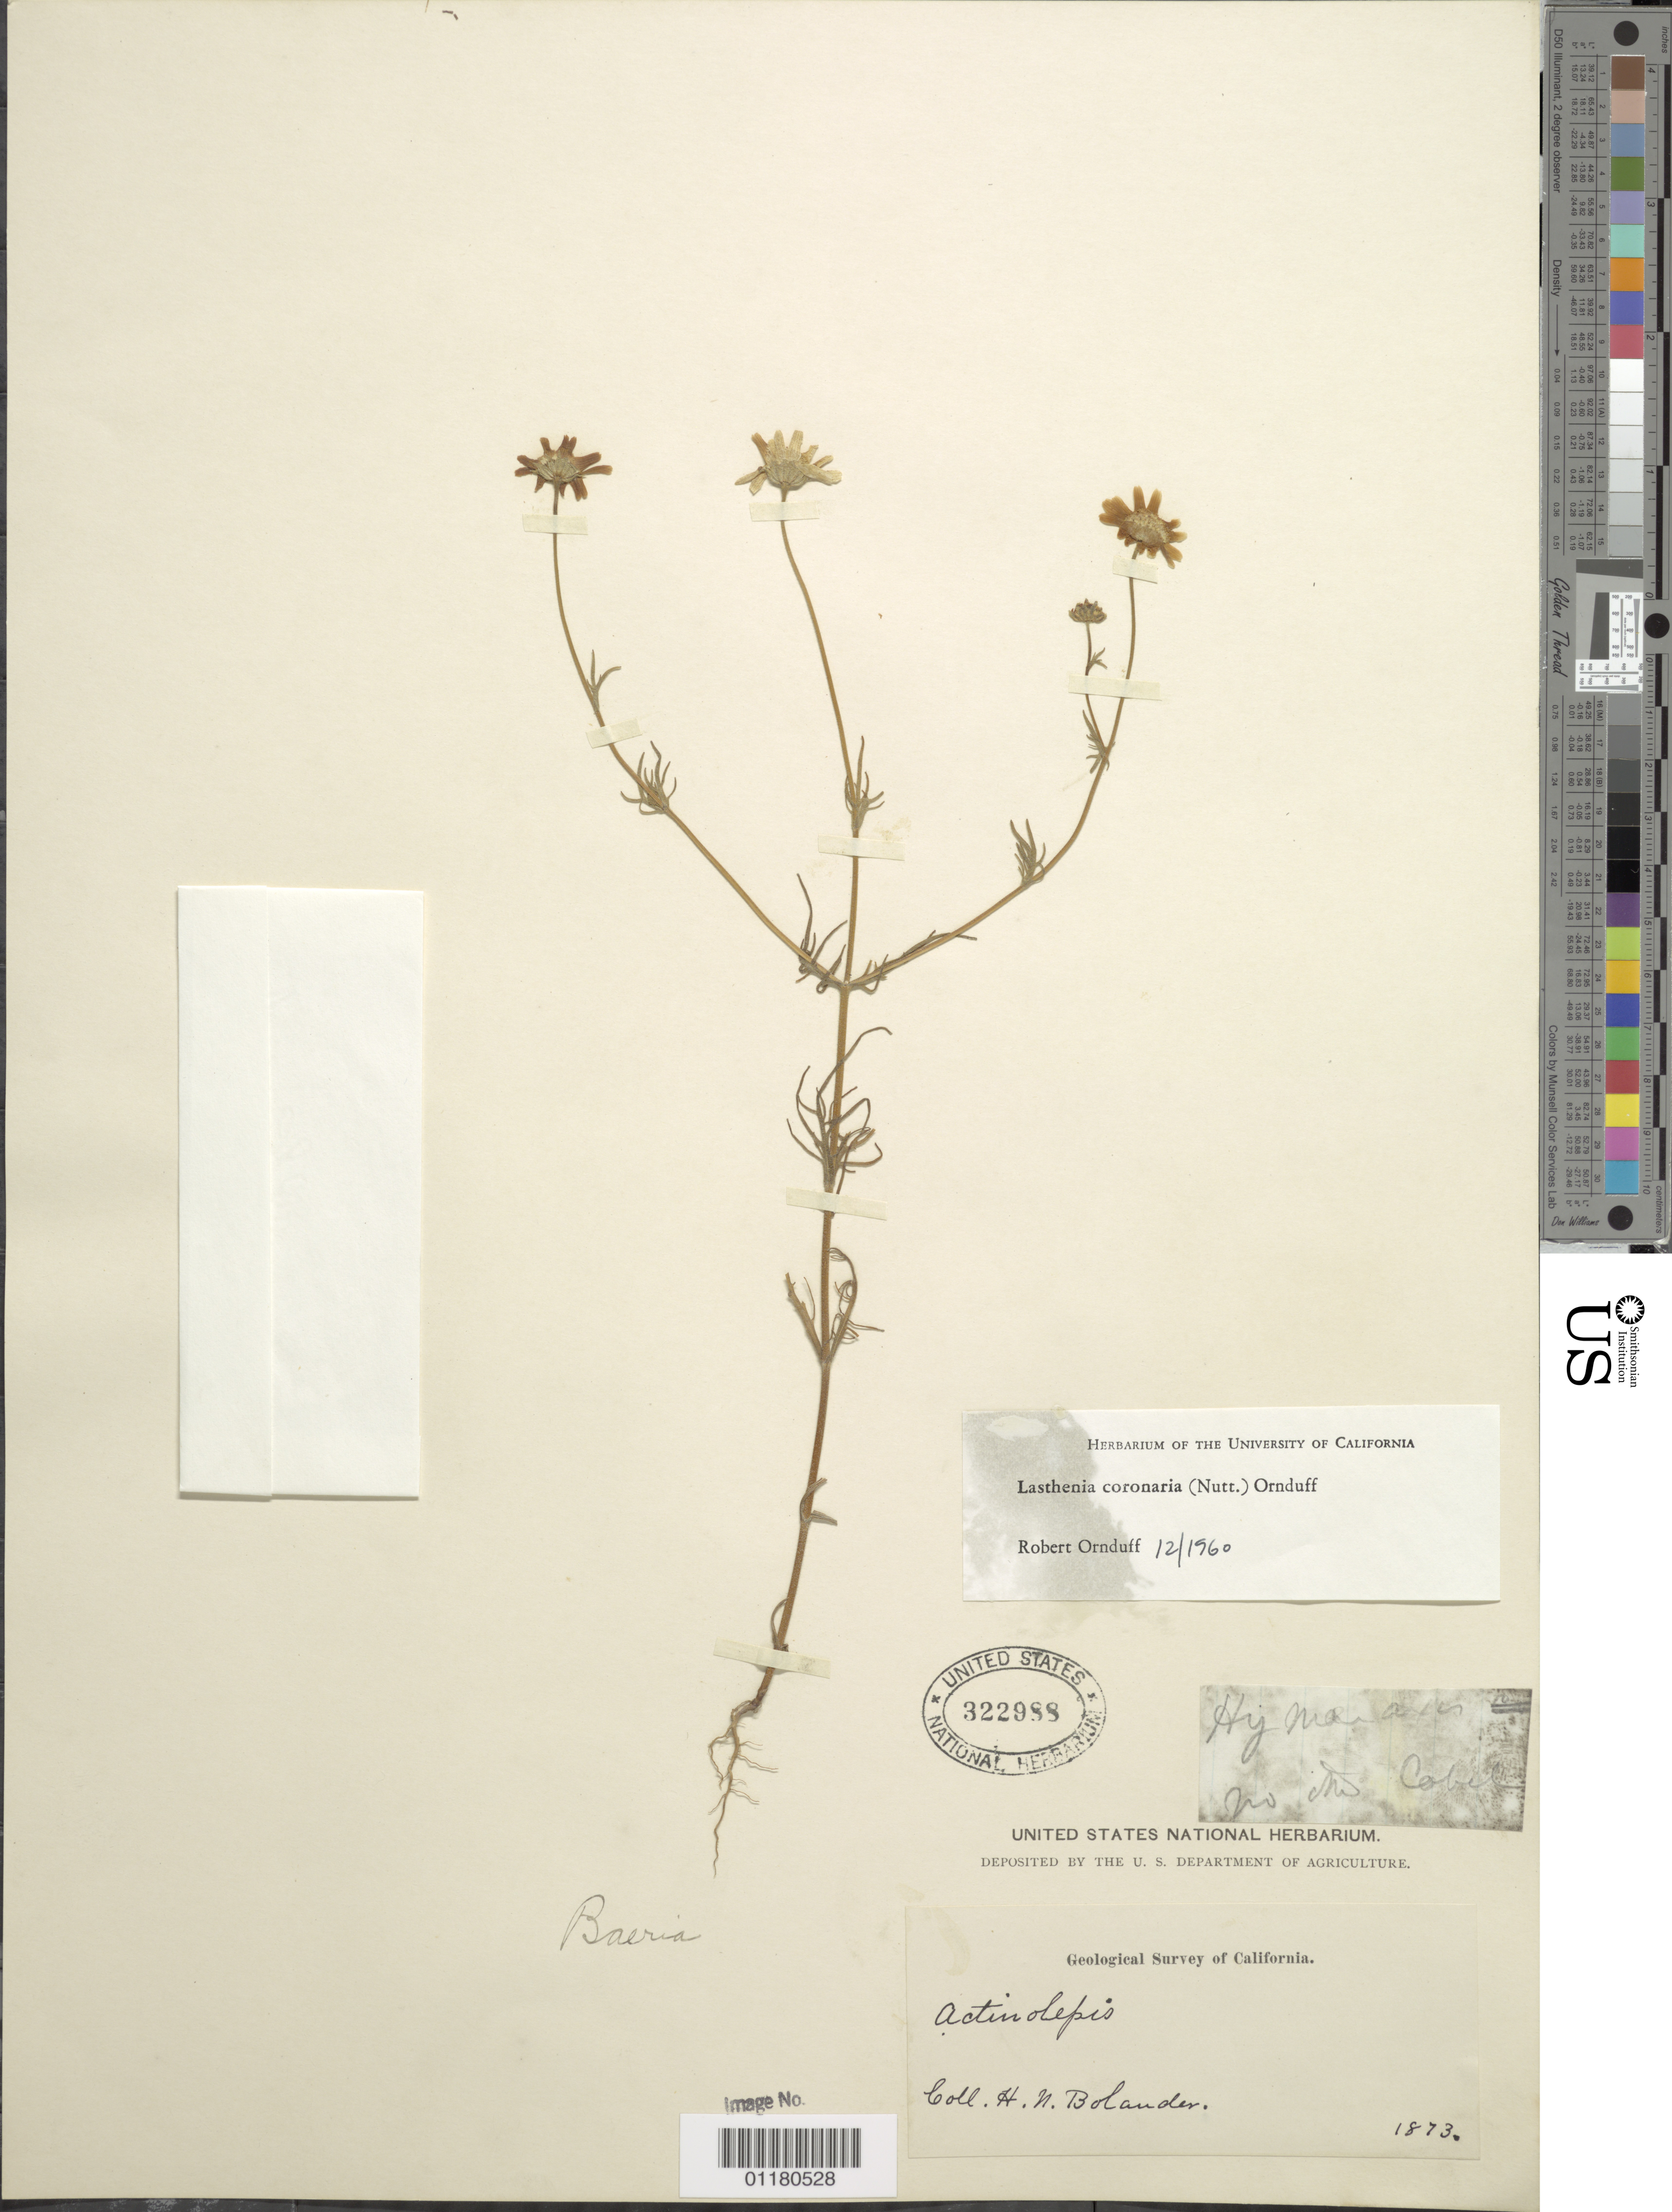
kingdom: Plantae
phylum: Tracheophyta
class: Magnoliopsida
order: Asterales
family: Asteraceae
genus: Lasthenia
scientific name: Lasthenia coronaria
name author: (Nutt.) Ornduff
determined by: Ornduff, R.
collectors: H. Bolander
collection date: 1873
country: United States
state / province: California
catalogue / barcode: US 322988